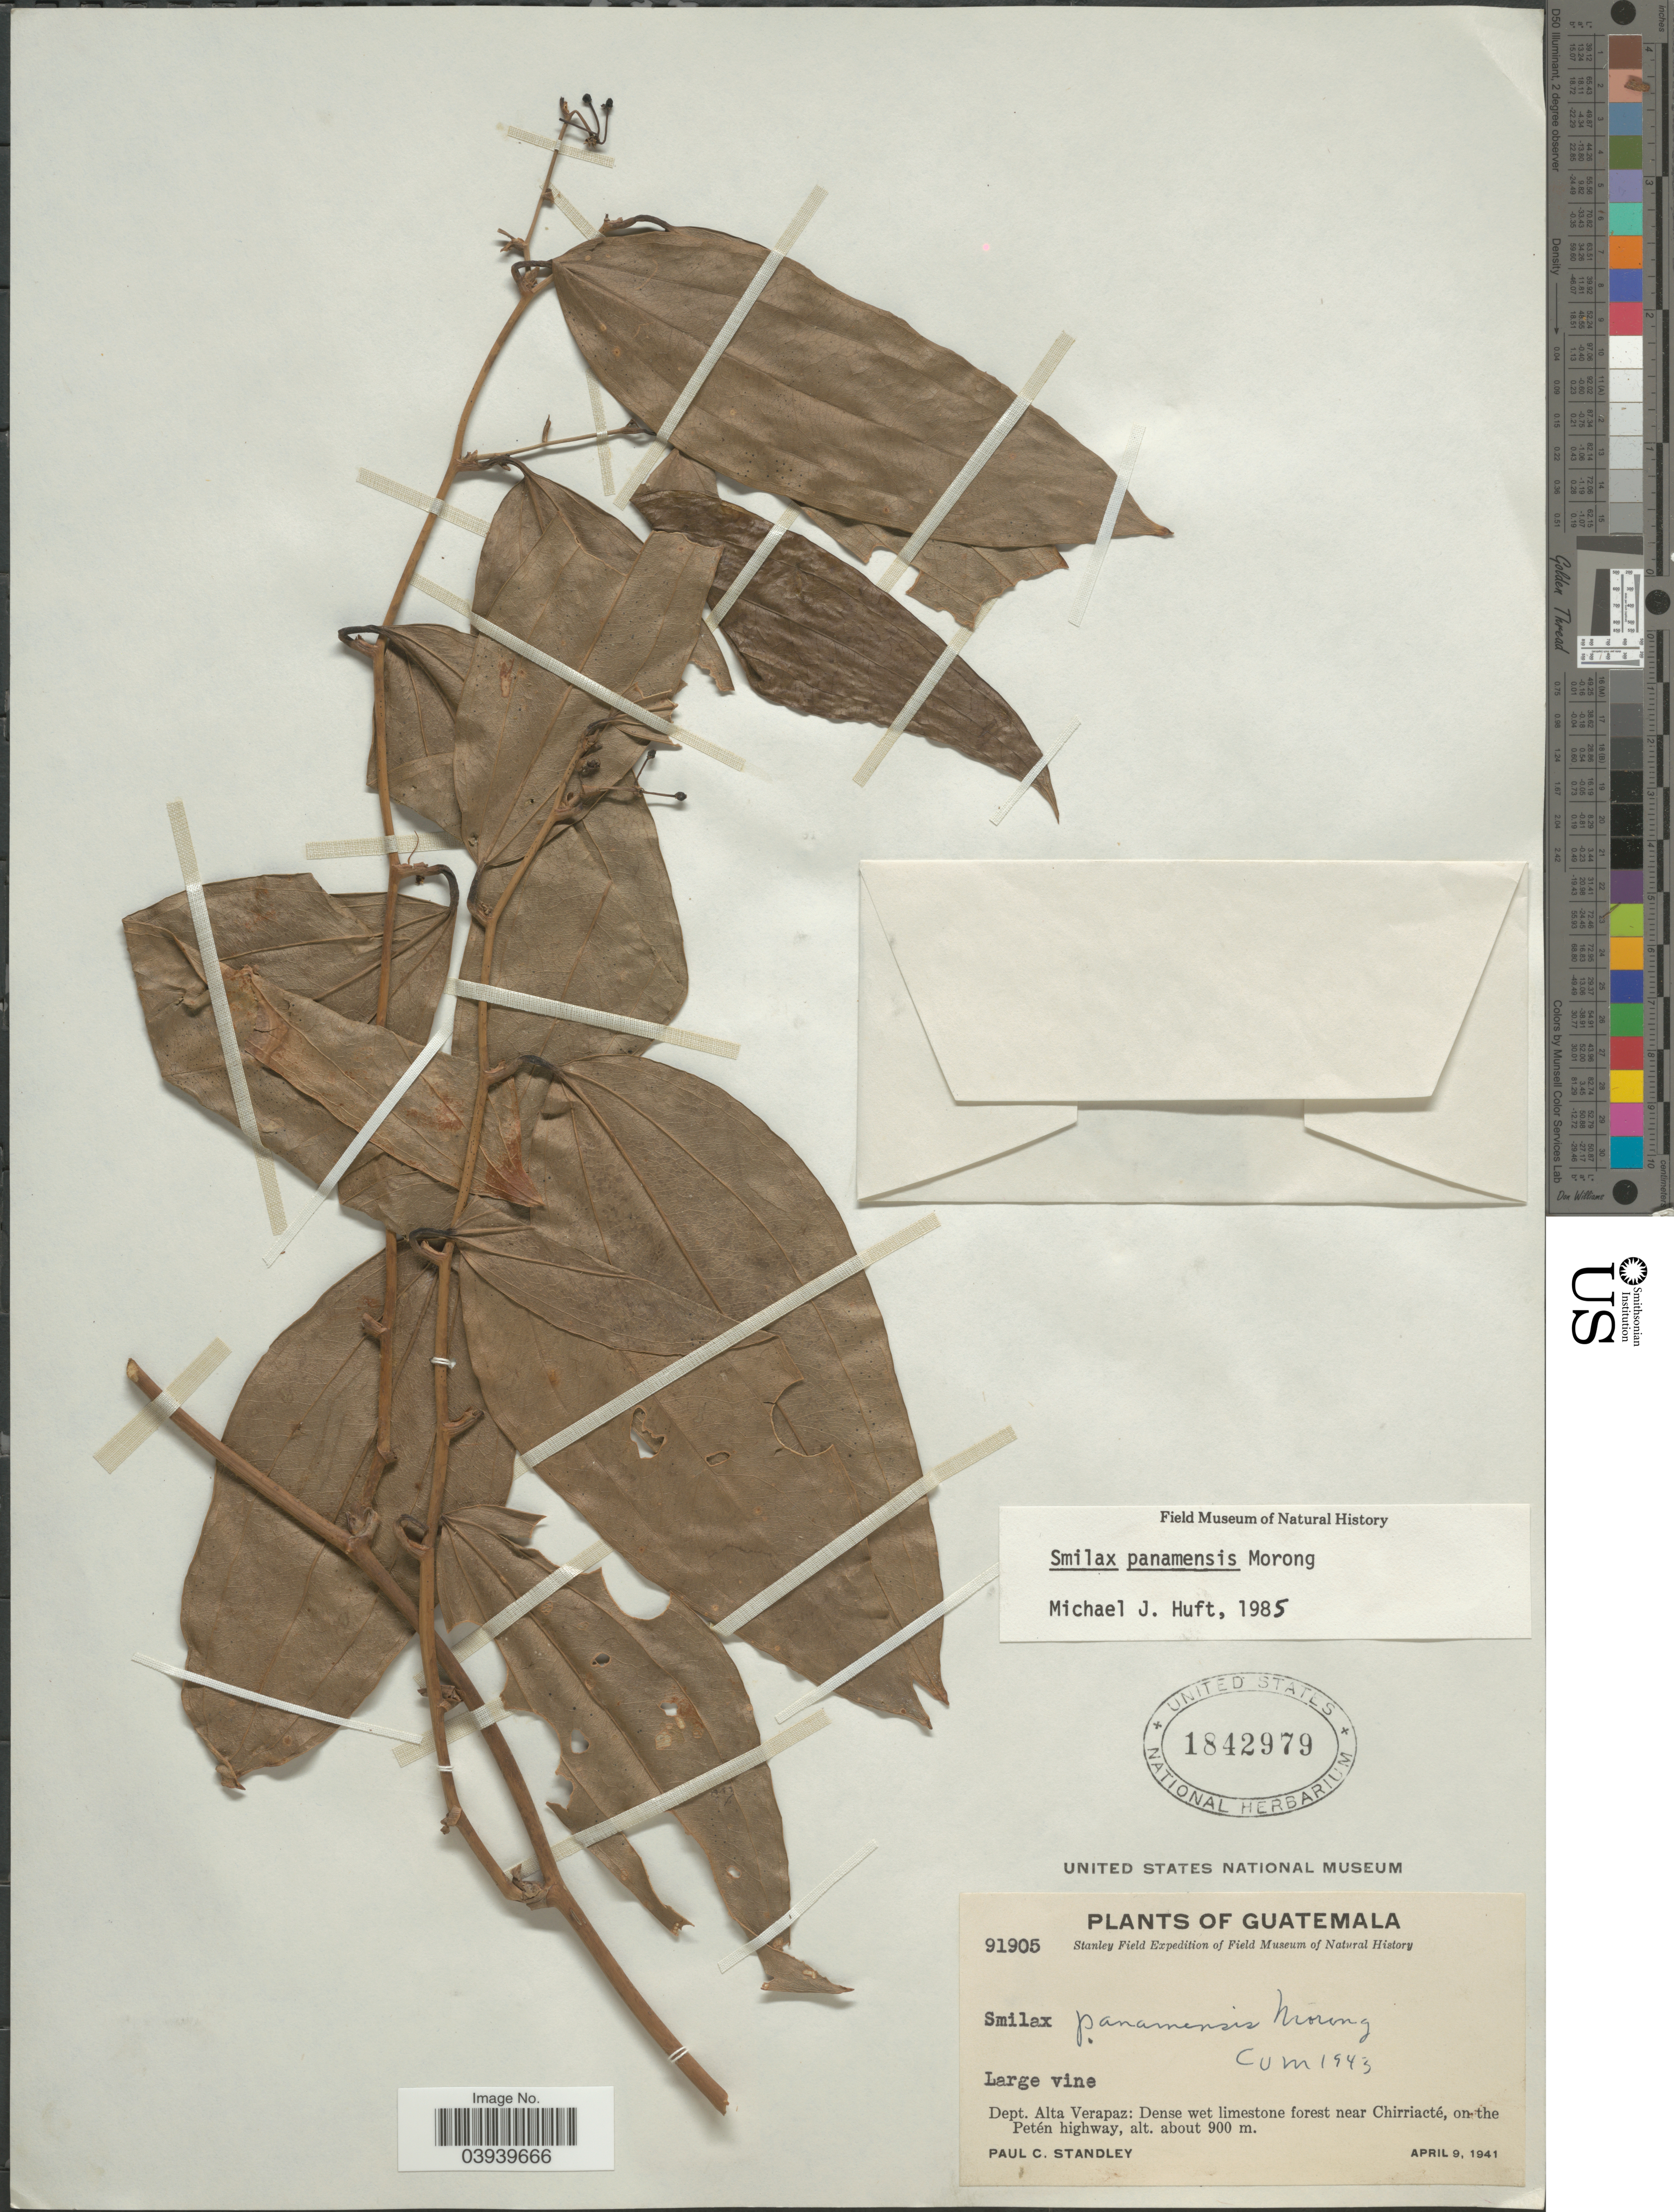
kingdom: Plantae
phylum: Tracheophyta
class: Liliopsida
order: Liliales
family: Smilacaceae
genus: Smilax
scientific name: Smilax panamensis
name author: Morong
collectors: P. C. Standley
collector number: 91905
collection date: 1941-04-09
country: Guatemala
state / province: Alta Verapaz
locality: Dept. Alta Verapaz: Dense wet limestone forest near Chirriacté, on the Petén highway.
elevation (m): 900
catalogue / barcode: US 1842979